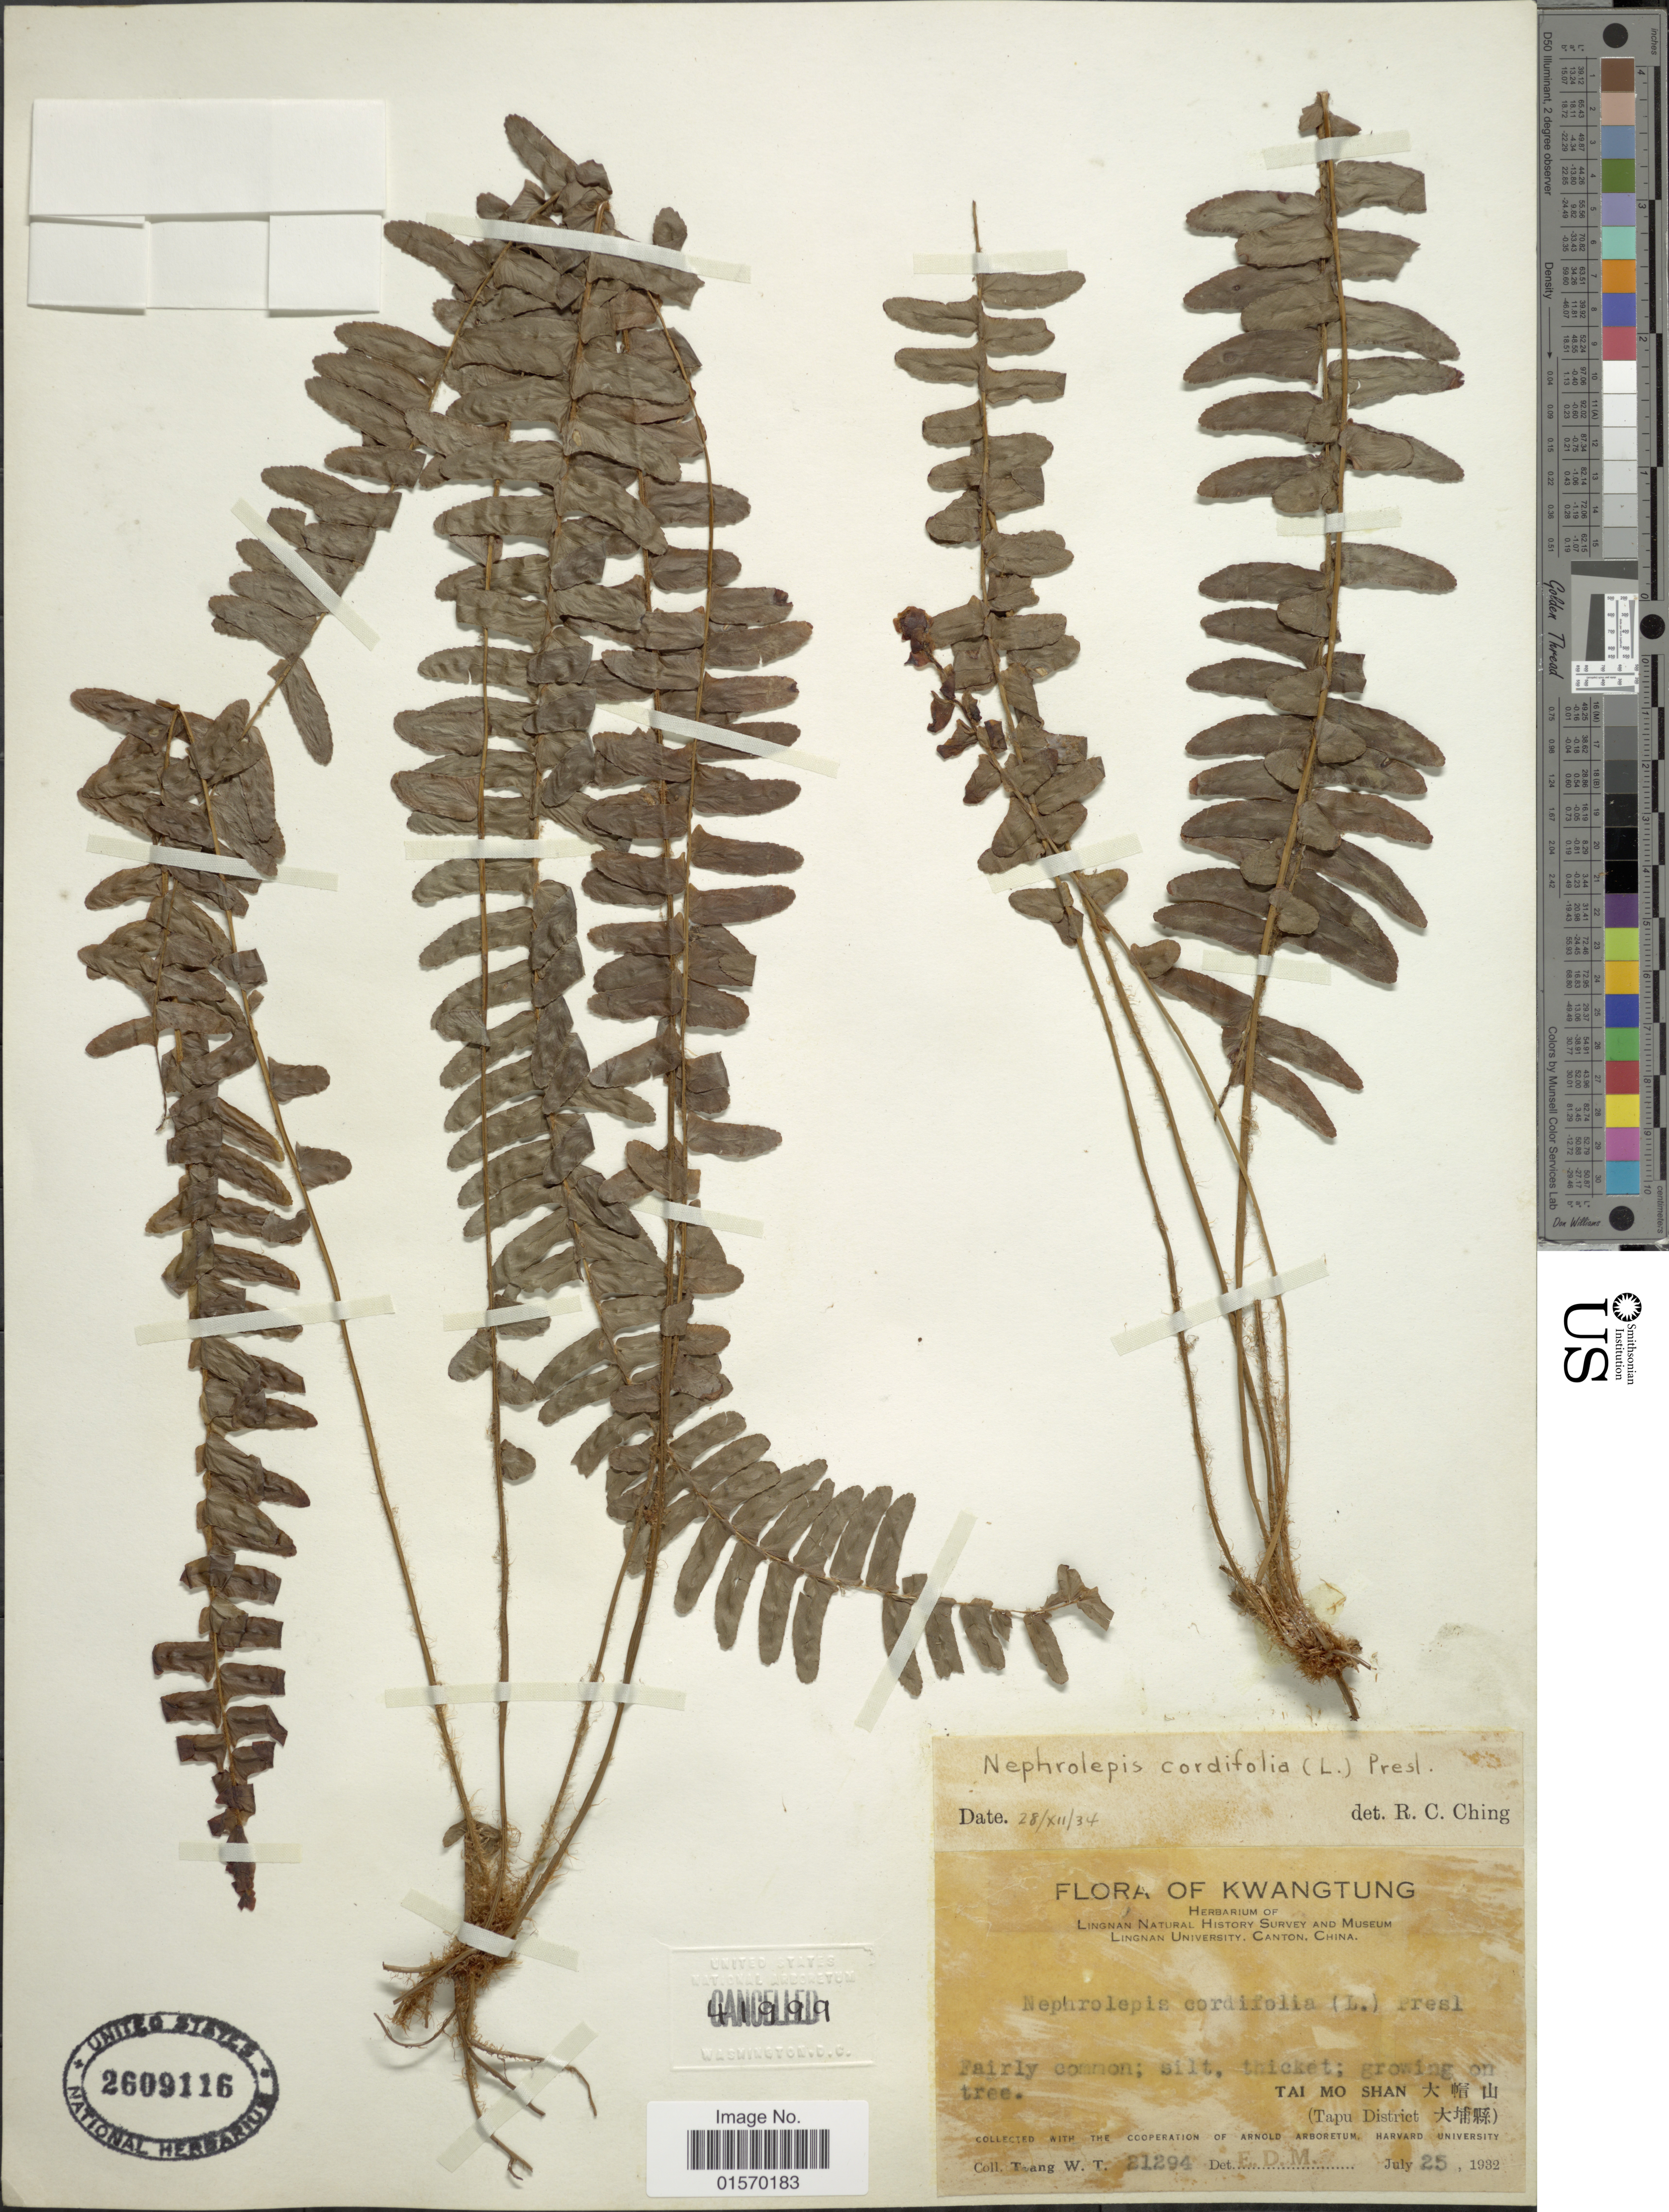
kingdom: Plantae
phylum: Tracheophyta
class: Polypodiopsida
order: Polypodiales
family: Nephrolepidaceae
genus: Nephrolepis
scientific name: Nephrolepis cordifolia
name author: (L.) C. Presl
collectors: W. T. Tsang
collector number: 21294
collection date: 1932-07-25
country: China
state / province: Guangdong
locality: Kwangtung. Tai Mo Shan (Tapu District)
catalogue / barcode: US 2609116